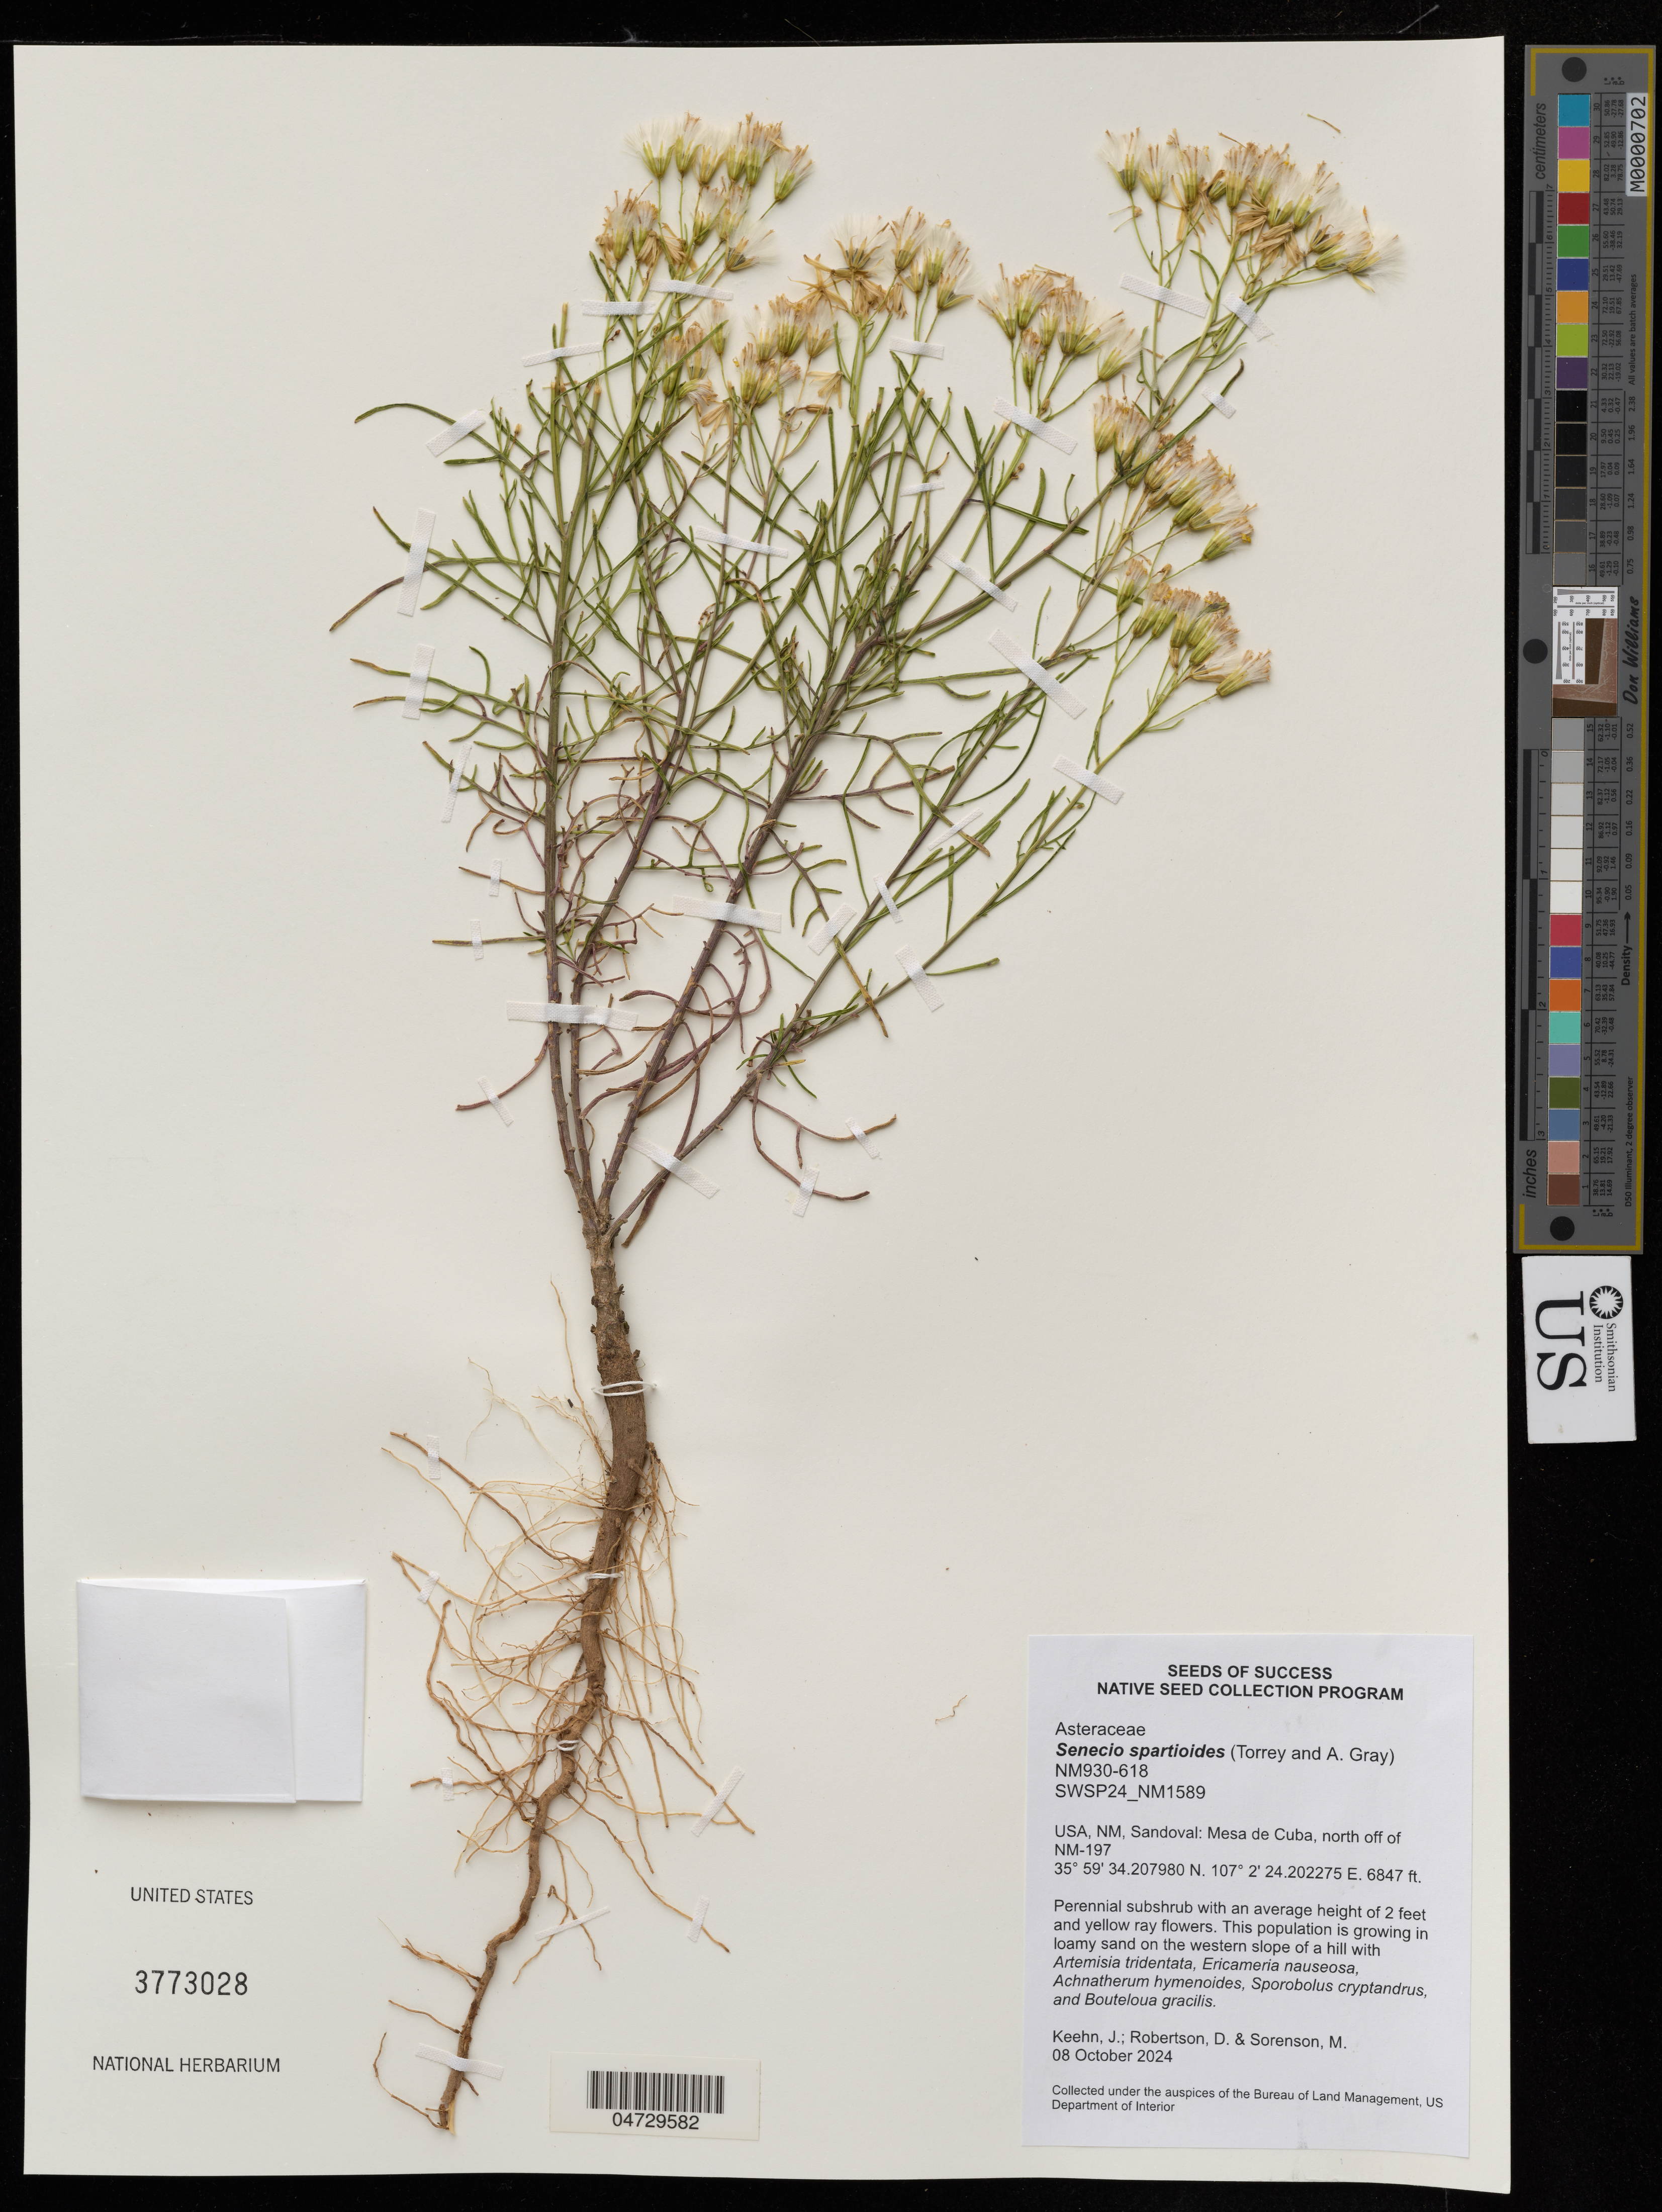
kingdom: Plantae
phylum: Tracheophyta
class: Magnoliopsida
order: Asterales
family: Asteraceae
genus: Senecio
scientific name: Senecio spartioides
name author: Torr. & A. Gray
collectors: J. Keehn, D. Robertson & M. Sorenson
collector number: NM930-618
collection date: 2024-10-08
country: United States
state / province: New Mexico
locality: Sandoval: Mesa de Cuba, north off of NM-197.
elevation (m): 2087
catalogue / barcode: US 3773028